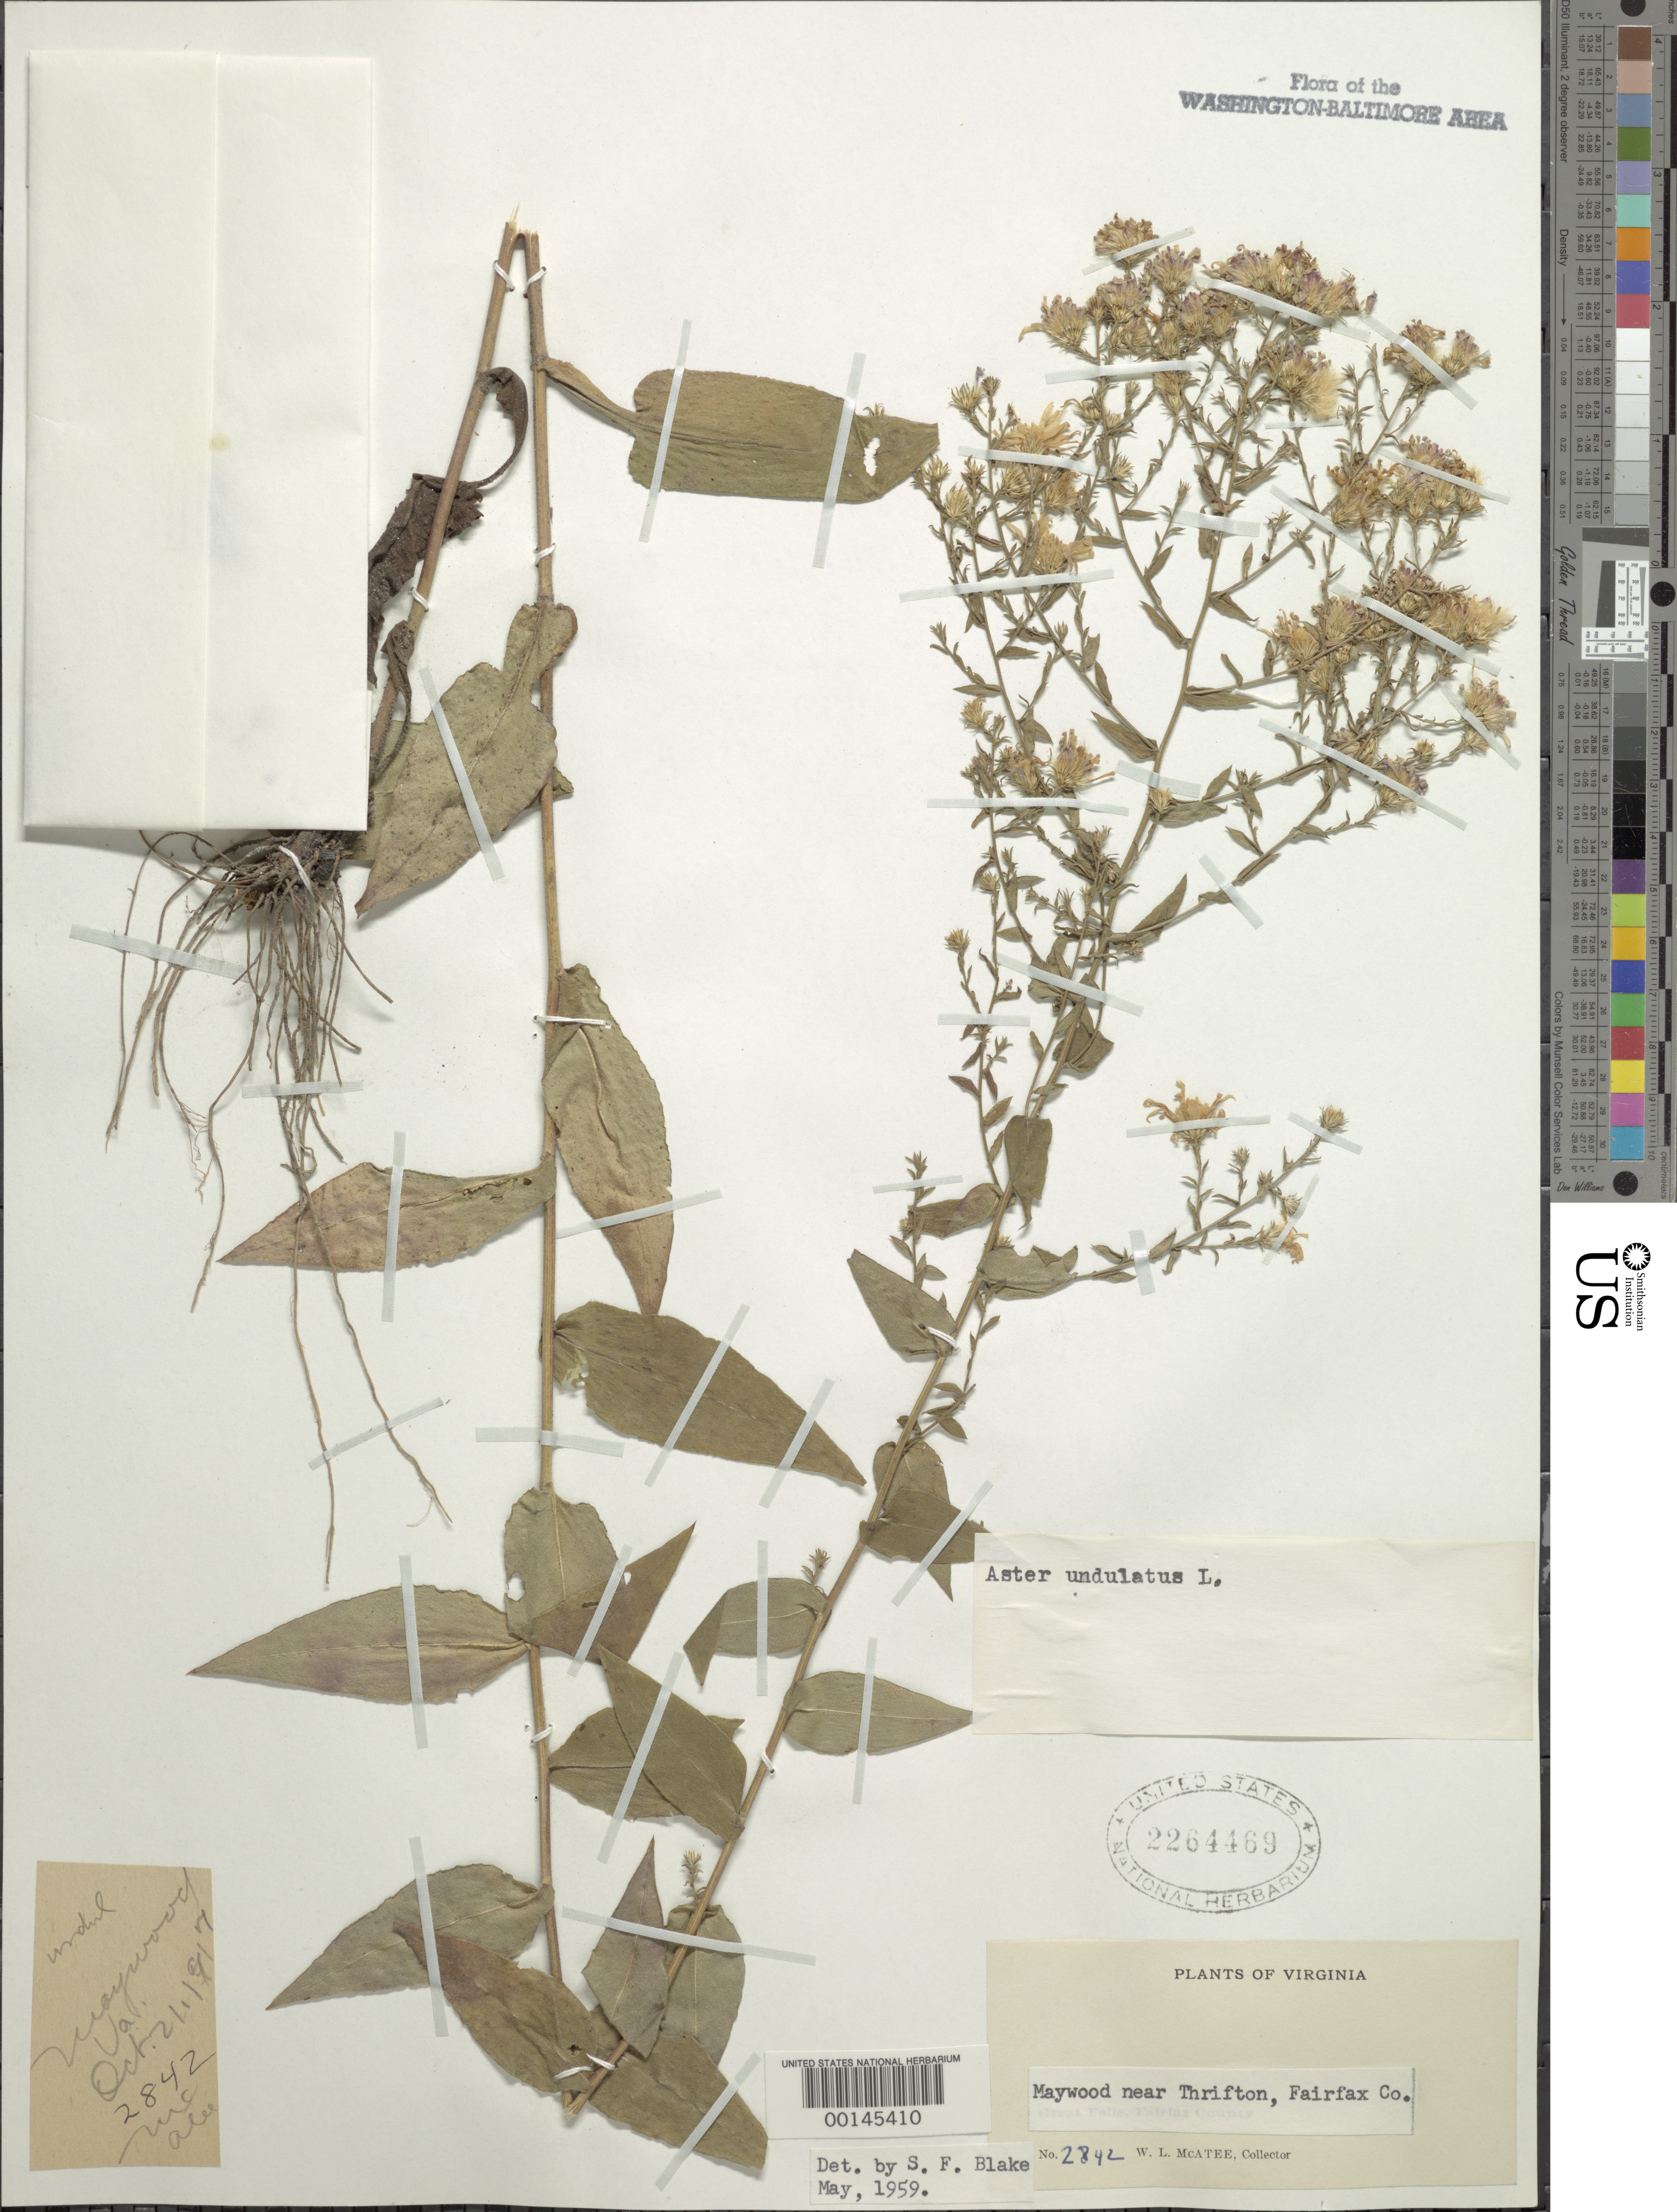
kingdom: Plantae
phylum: Tracheophyta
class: Magnoliopsida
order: Asterales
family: Asteraceae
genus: Symphyotrichum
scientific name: Symphyotrichum undulatum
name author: (L.) G.L. Nesom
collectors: W. McAtee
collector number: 2842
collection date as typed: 21 Oct 1917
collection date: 1917-10-21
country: United States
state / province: Virginia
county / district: Fairfax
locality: Maywood near Thrifton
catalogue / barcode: US 2264469